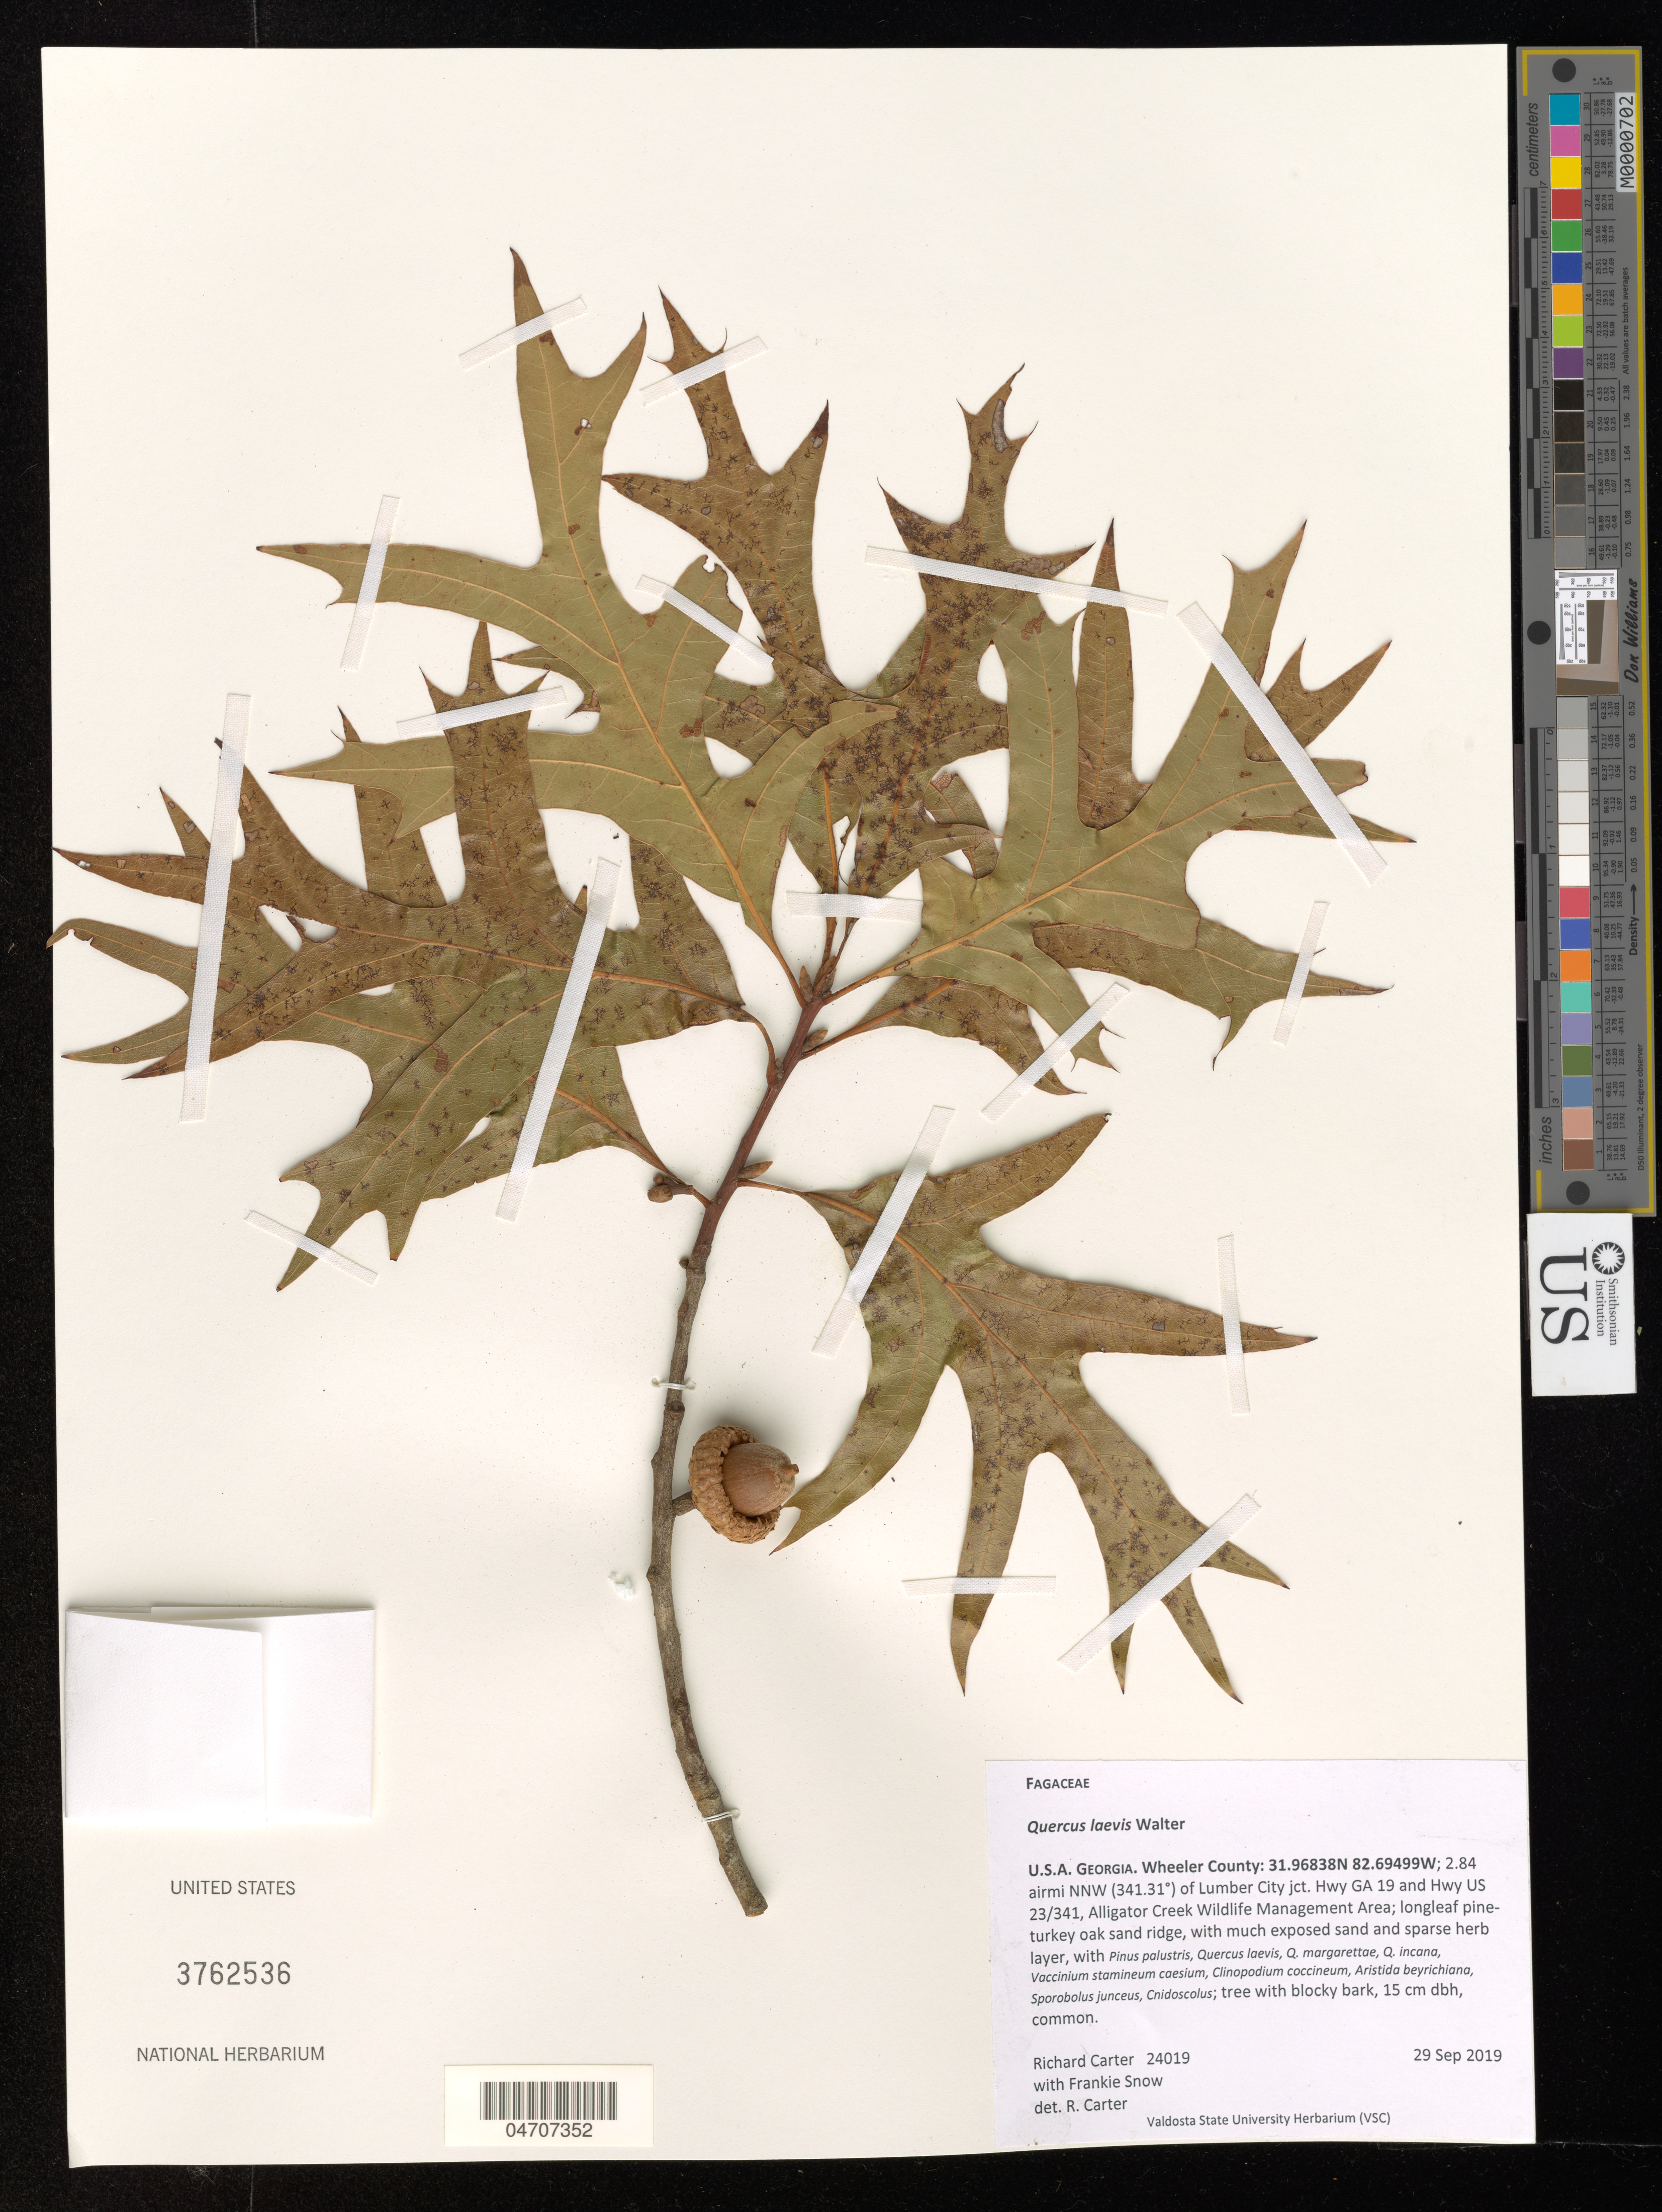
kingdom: Plantae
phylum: Tracheophyta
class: Magnoliopsida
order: Fagales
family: Fagaceae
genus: Quercus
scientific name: Quercus laevis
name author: Walter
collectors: R. Carter & F. Snow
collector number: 24019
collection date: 2019-09-29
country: United States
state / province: Georgia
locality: Wheeler County: 2.84 airmi NNW (341.31º) of Lumber City jct. Hwy GA 19 and Hwy US 23/341, Alligator Creek Wildlife Management Area.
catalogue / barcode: US 3762536